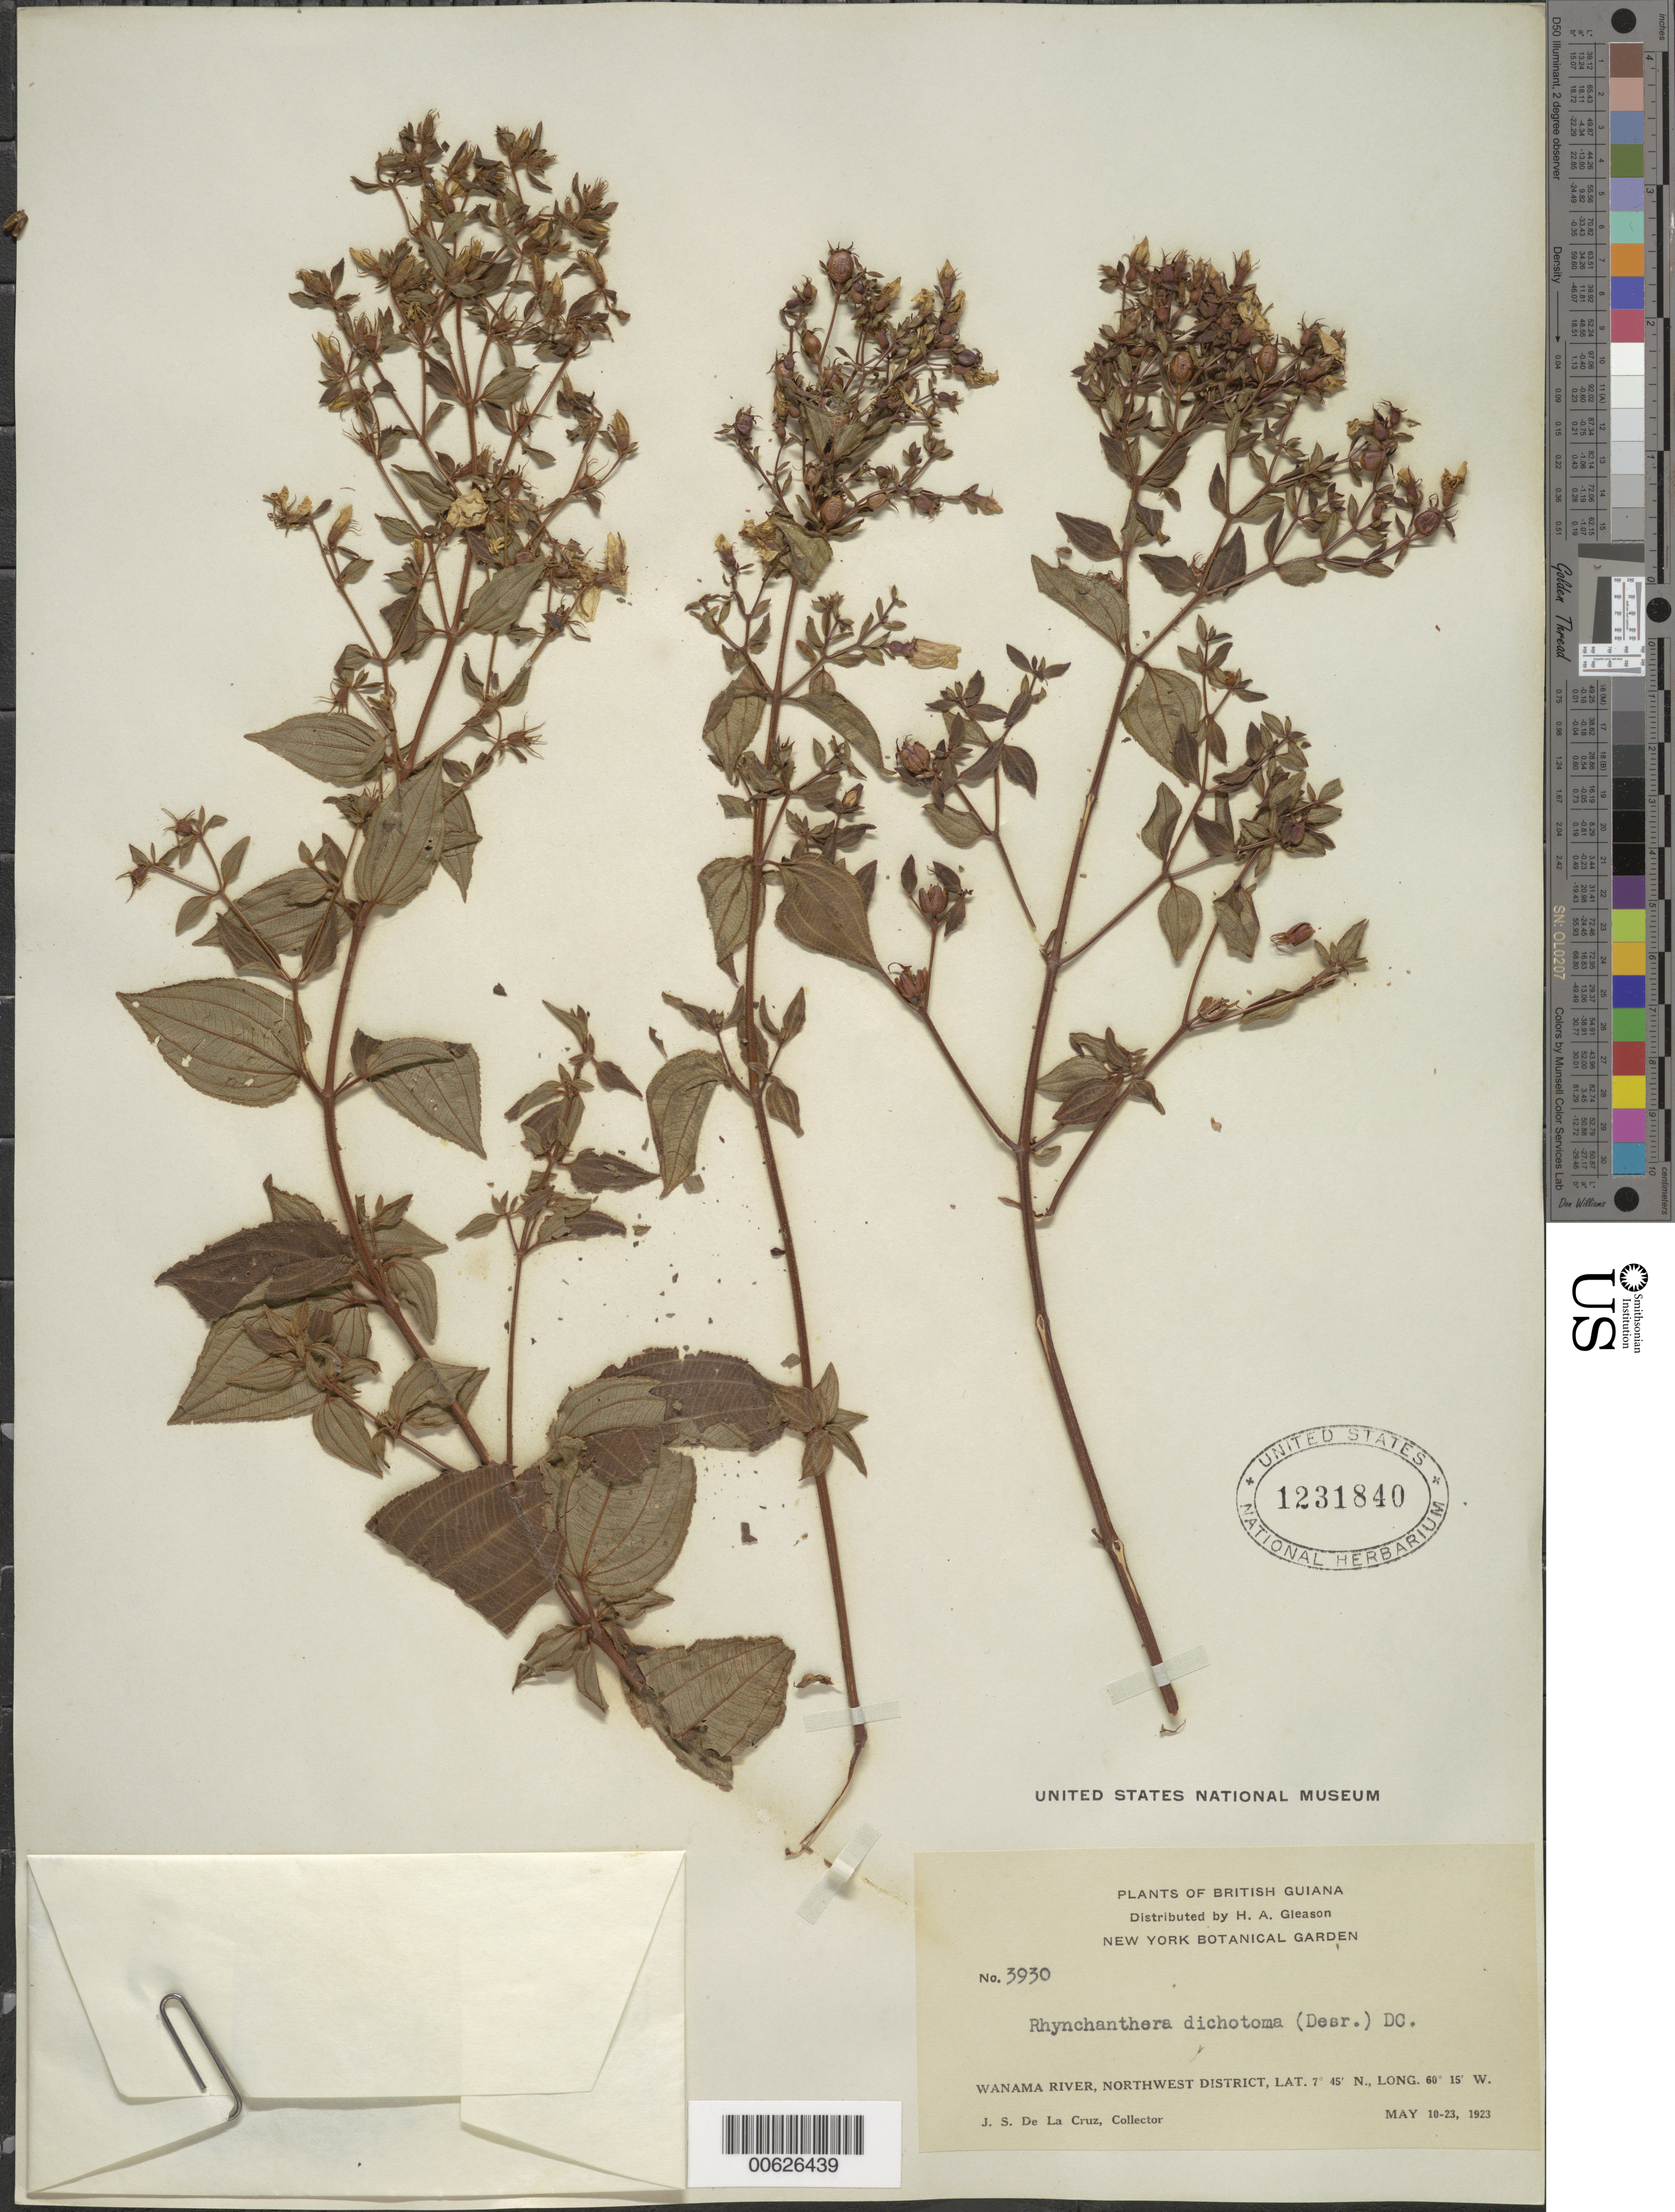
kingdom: Plantae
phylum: Tracheophyta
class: Magnoliopsida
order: Myrtales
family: Melastomataceae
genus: Rhynchanthera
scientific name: Rhynchanthera dichotoma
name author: DC.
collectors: J. S. de la Cruz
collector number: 3930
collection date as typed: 10-May-23 to 23-May-23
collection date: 1923-05-10/1923-05-23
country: Guyana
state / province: Barima-Waini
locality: Wanama R., NW District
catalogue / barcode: US 1231840